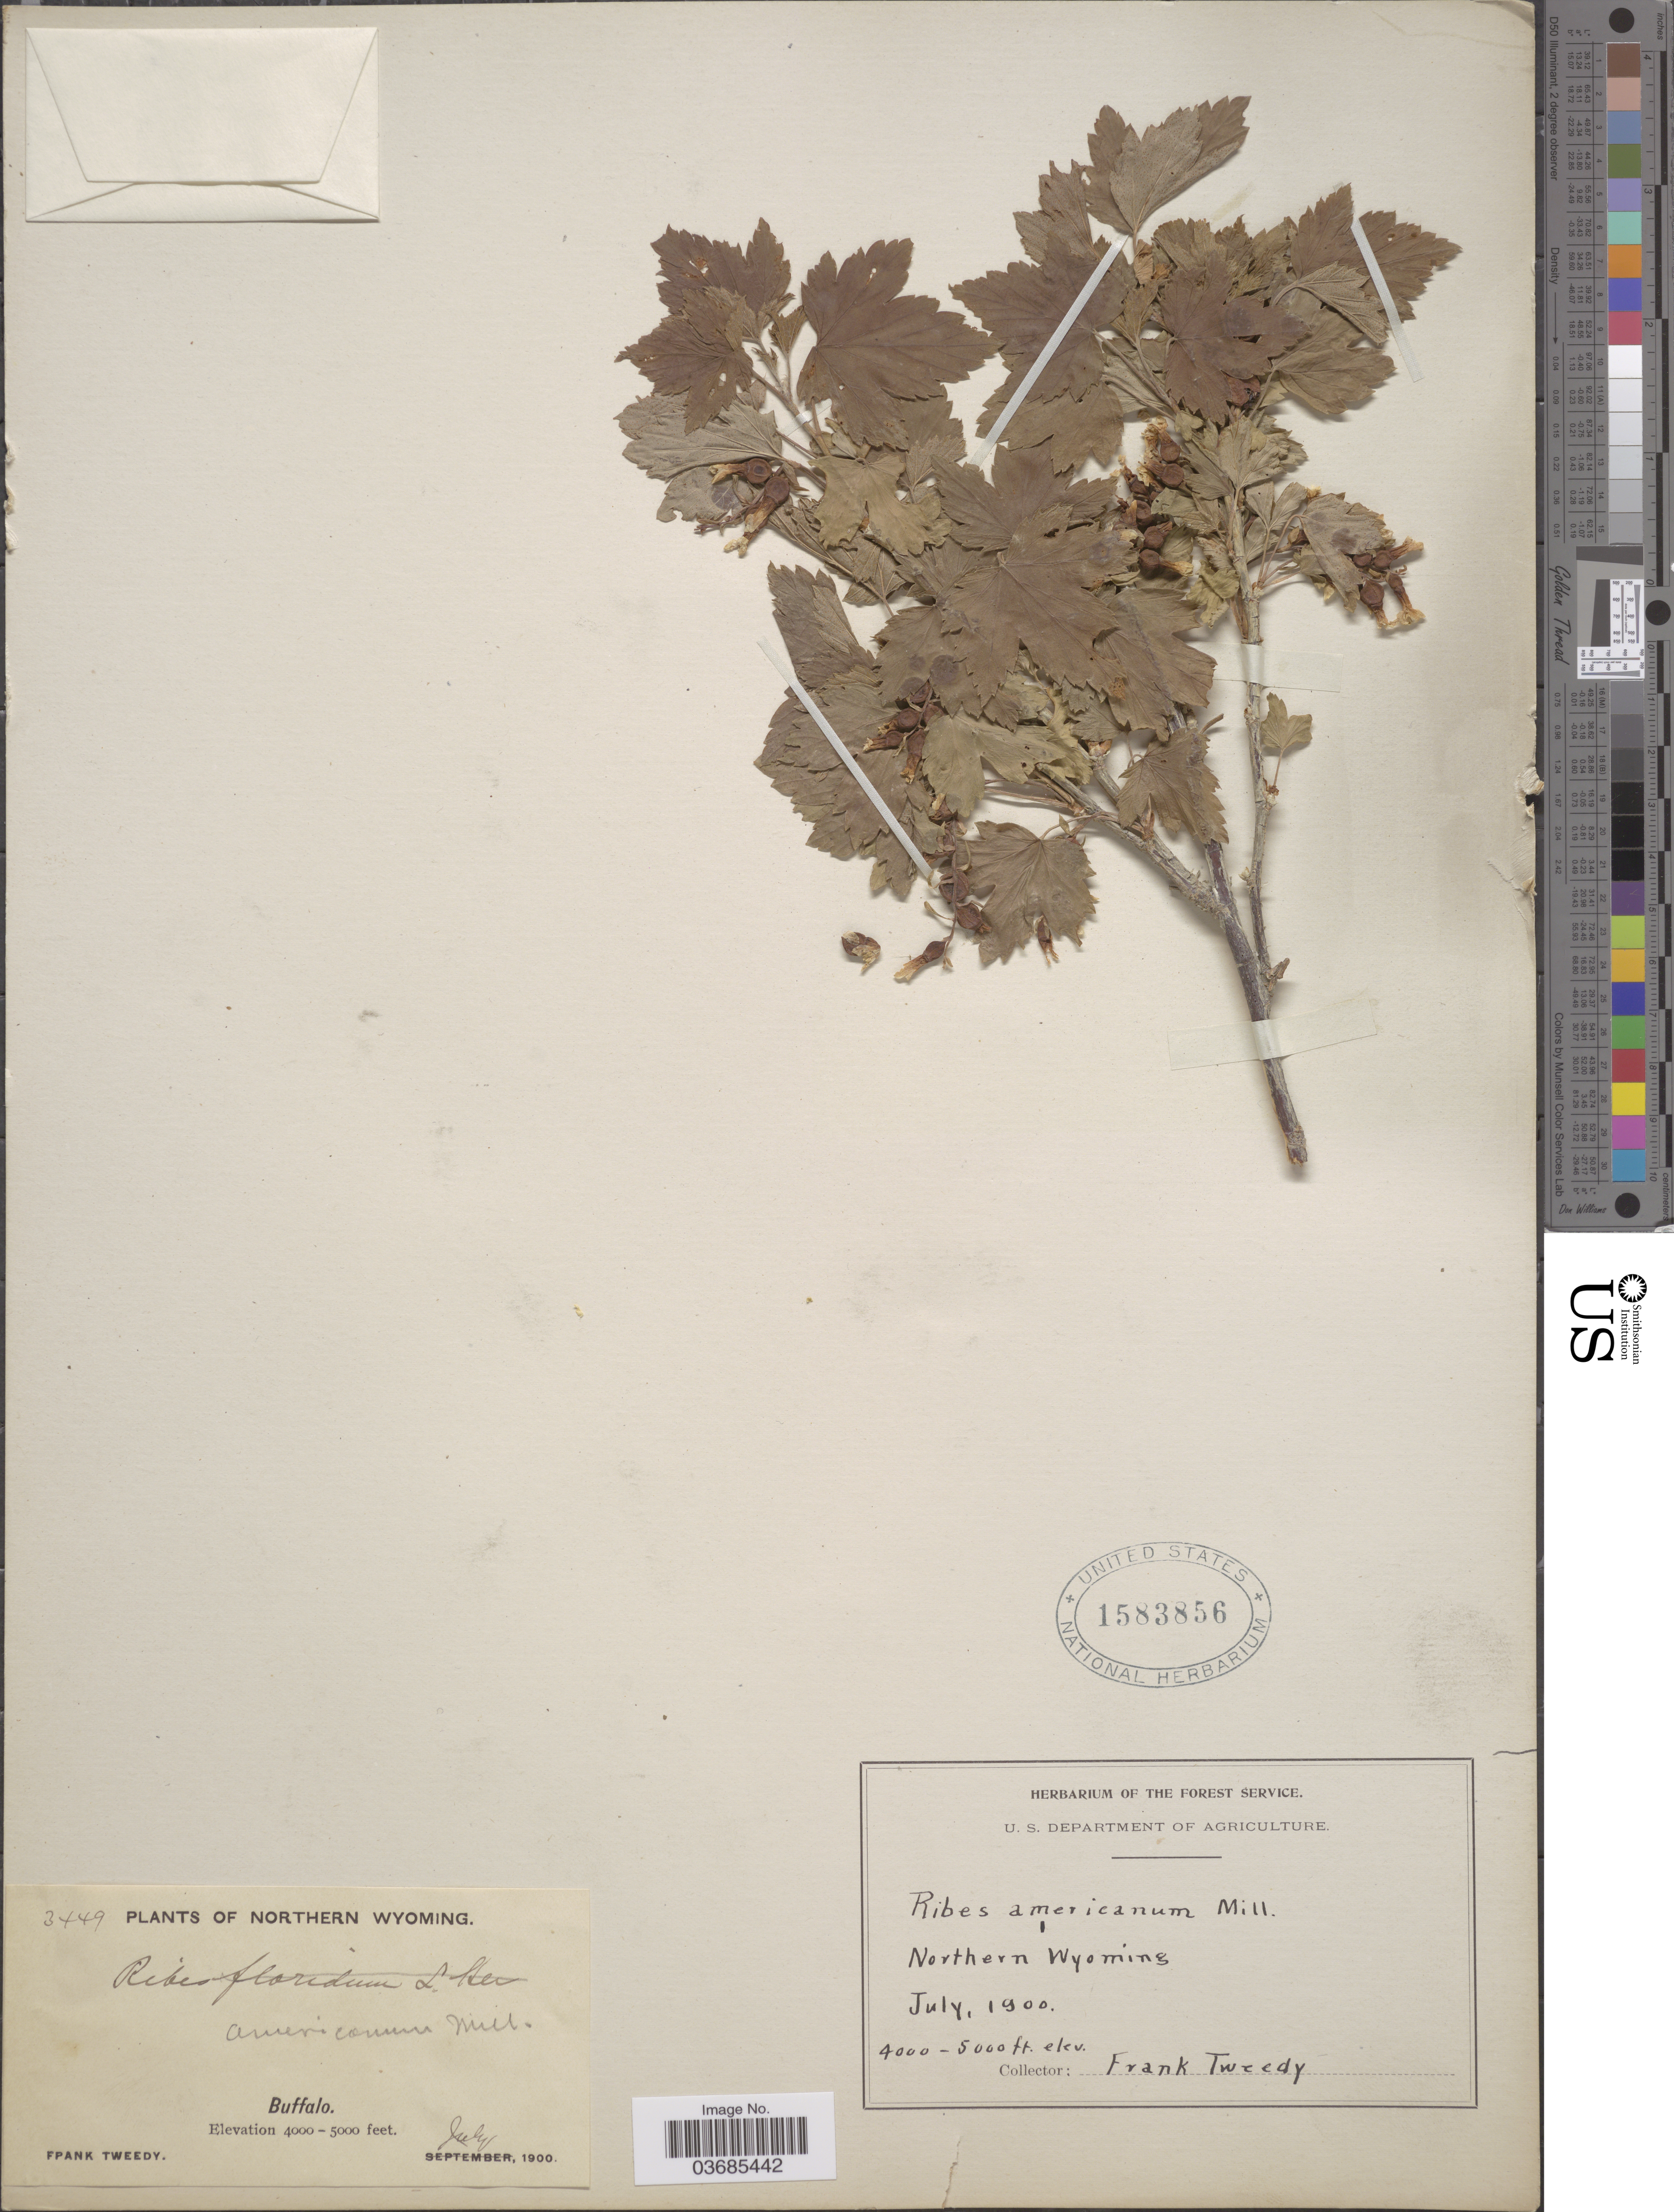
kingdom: Plantae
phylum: Tracheophyta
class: Magnoliopsida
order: Saxifragales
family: Grossulariaceae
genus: Ribes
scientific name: Ribes americanum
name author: Mill.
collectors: F. Tweedy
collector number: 3449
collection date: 1900-07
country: United States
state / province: Wyoming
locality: Northern Wyoming. Buffalo.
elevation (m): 1219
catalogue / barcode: US 1583856